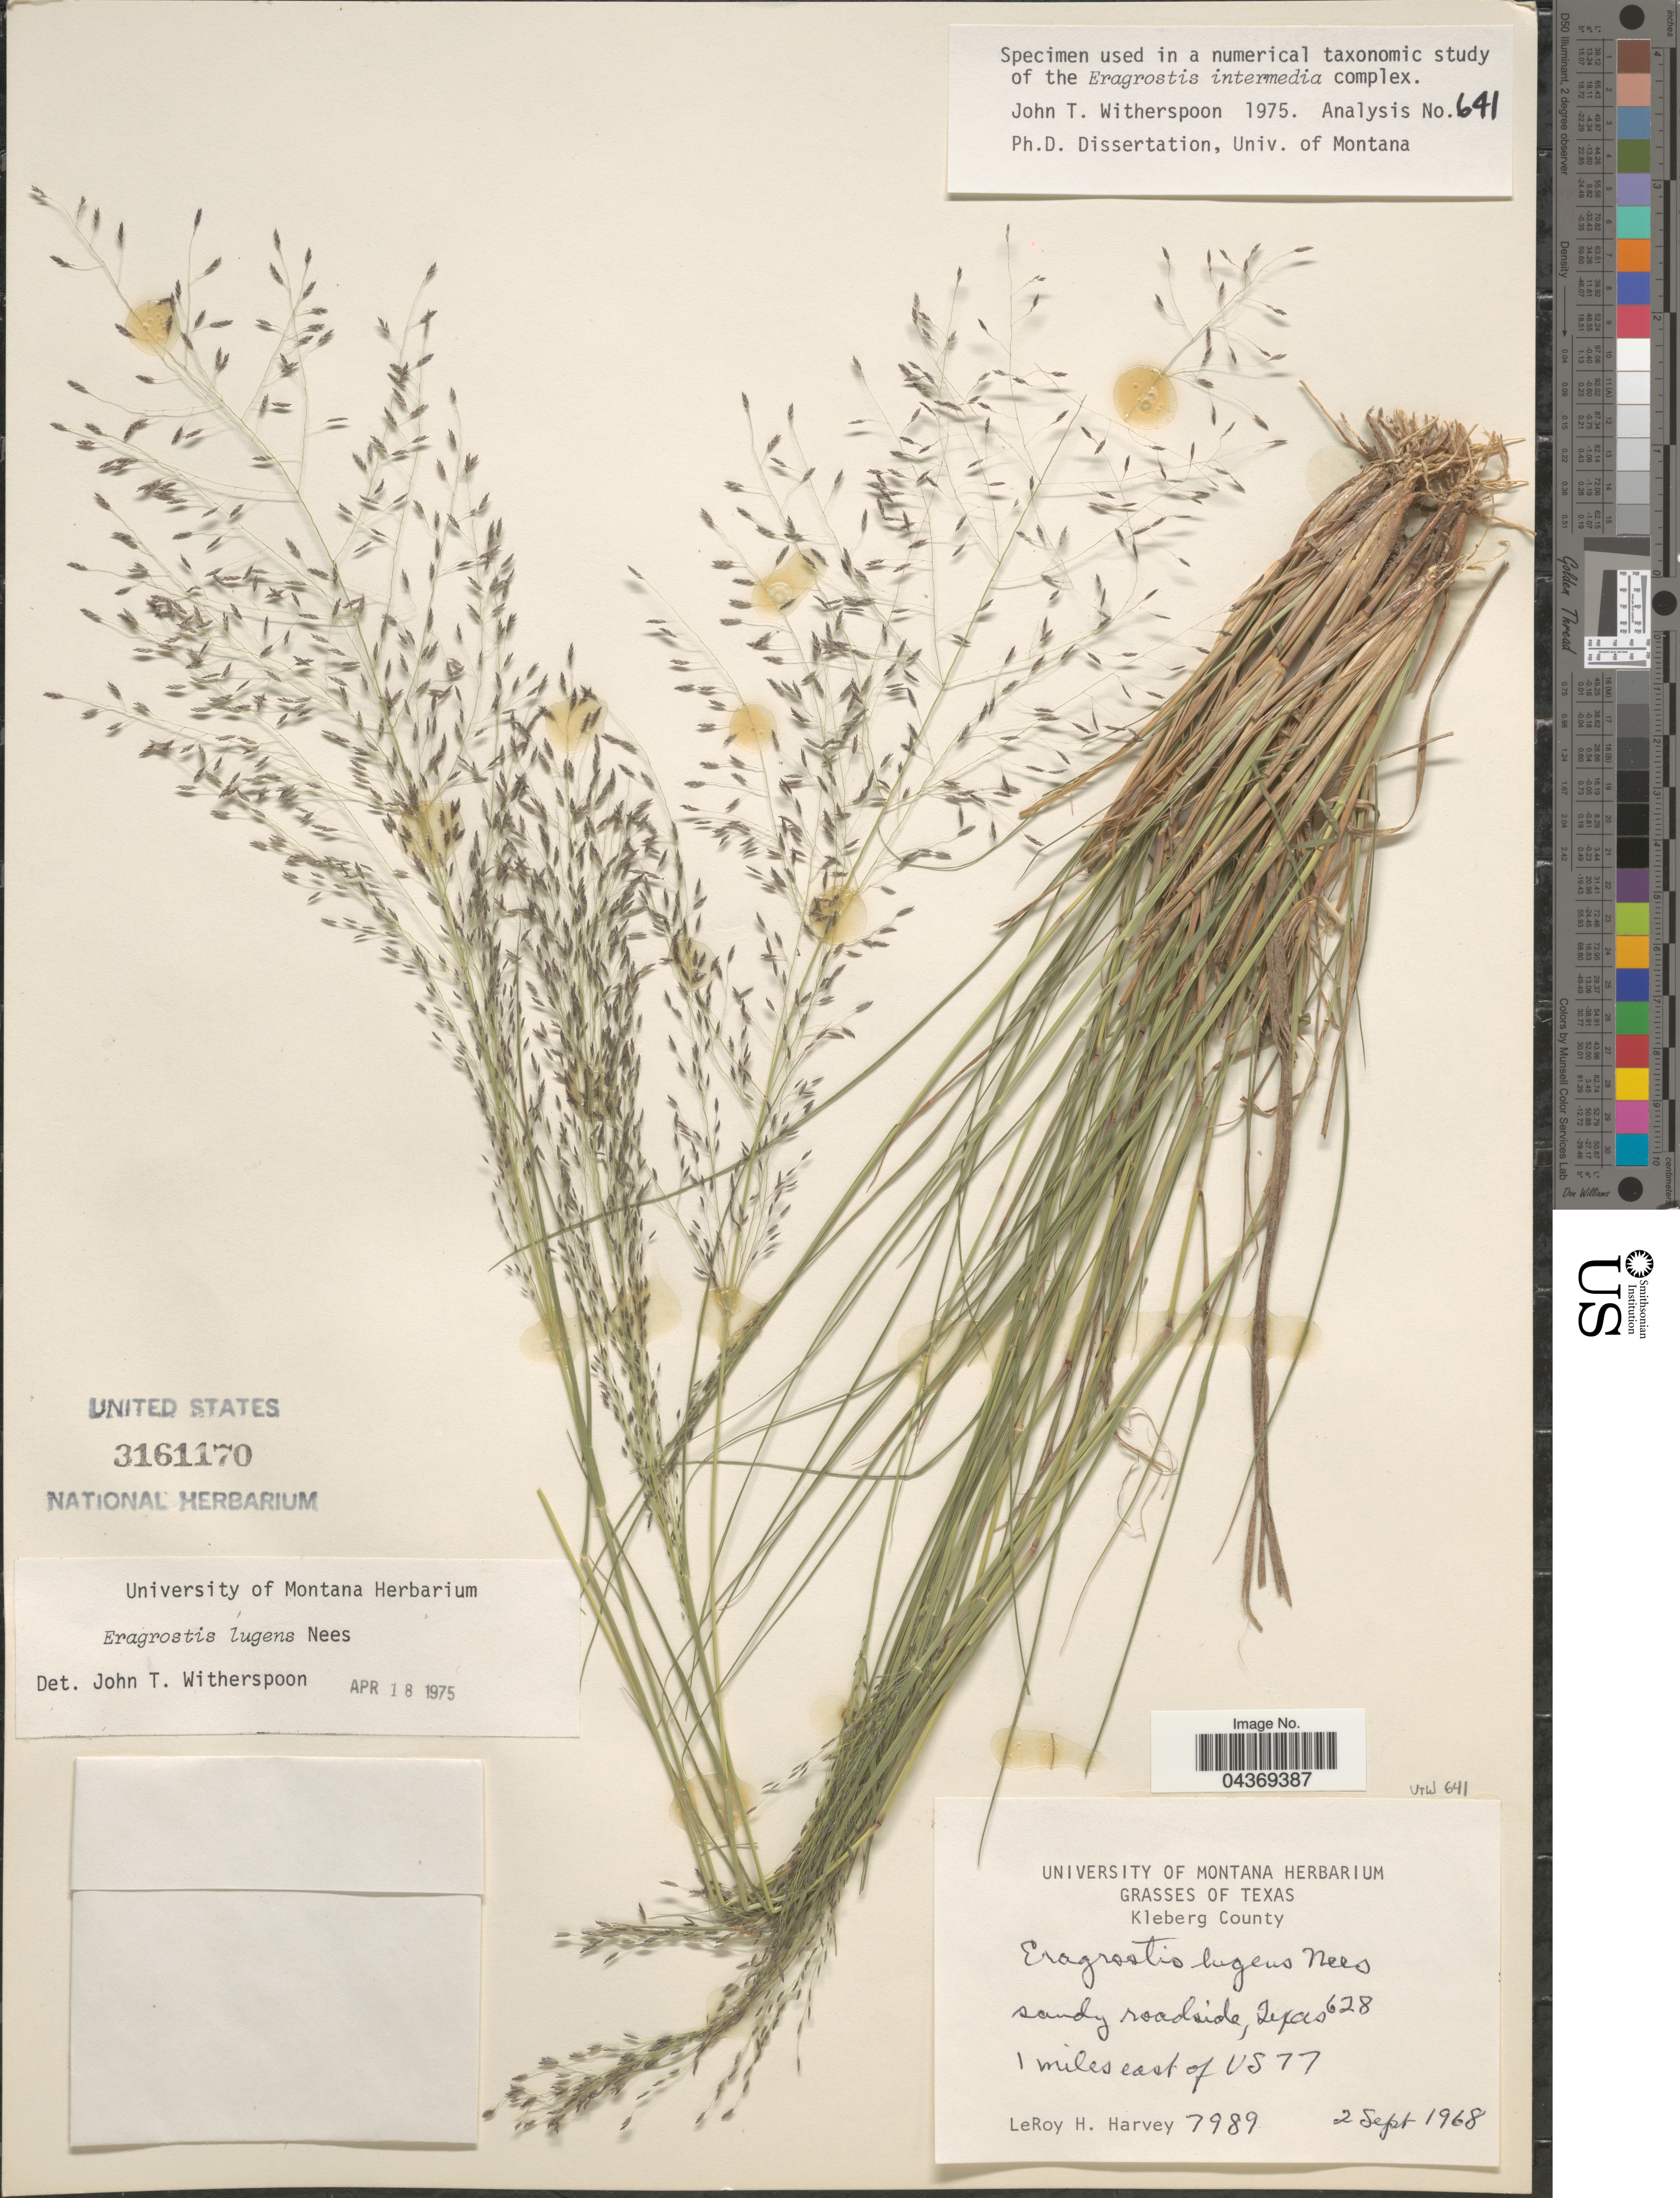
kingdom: Plantae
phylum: Tracheophyta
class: Liliopsida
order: Poales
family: Poaceae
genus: Eragrostis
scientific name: Eragrostis lugens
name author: Nees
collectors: L. H. Harvey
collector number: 7989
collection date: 1968-09-02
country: United States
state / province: Texas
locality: Kleberg County. Sandy roadside, Texas 628. 1 miles east of US 77.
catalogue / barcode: US 3161170